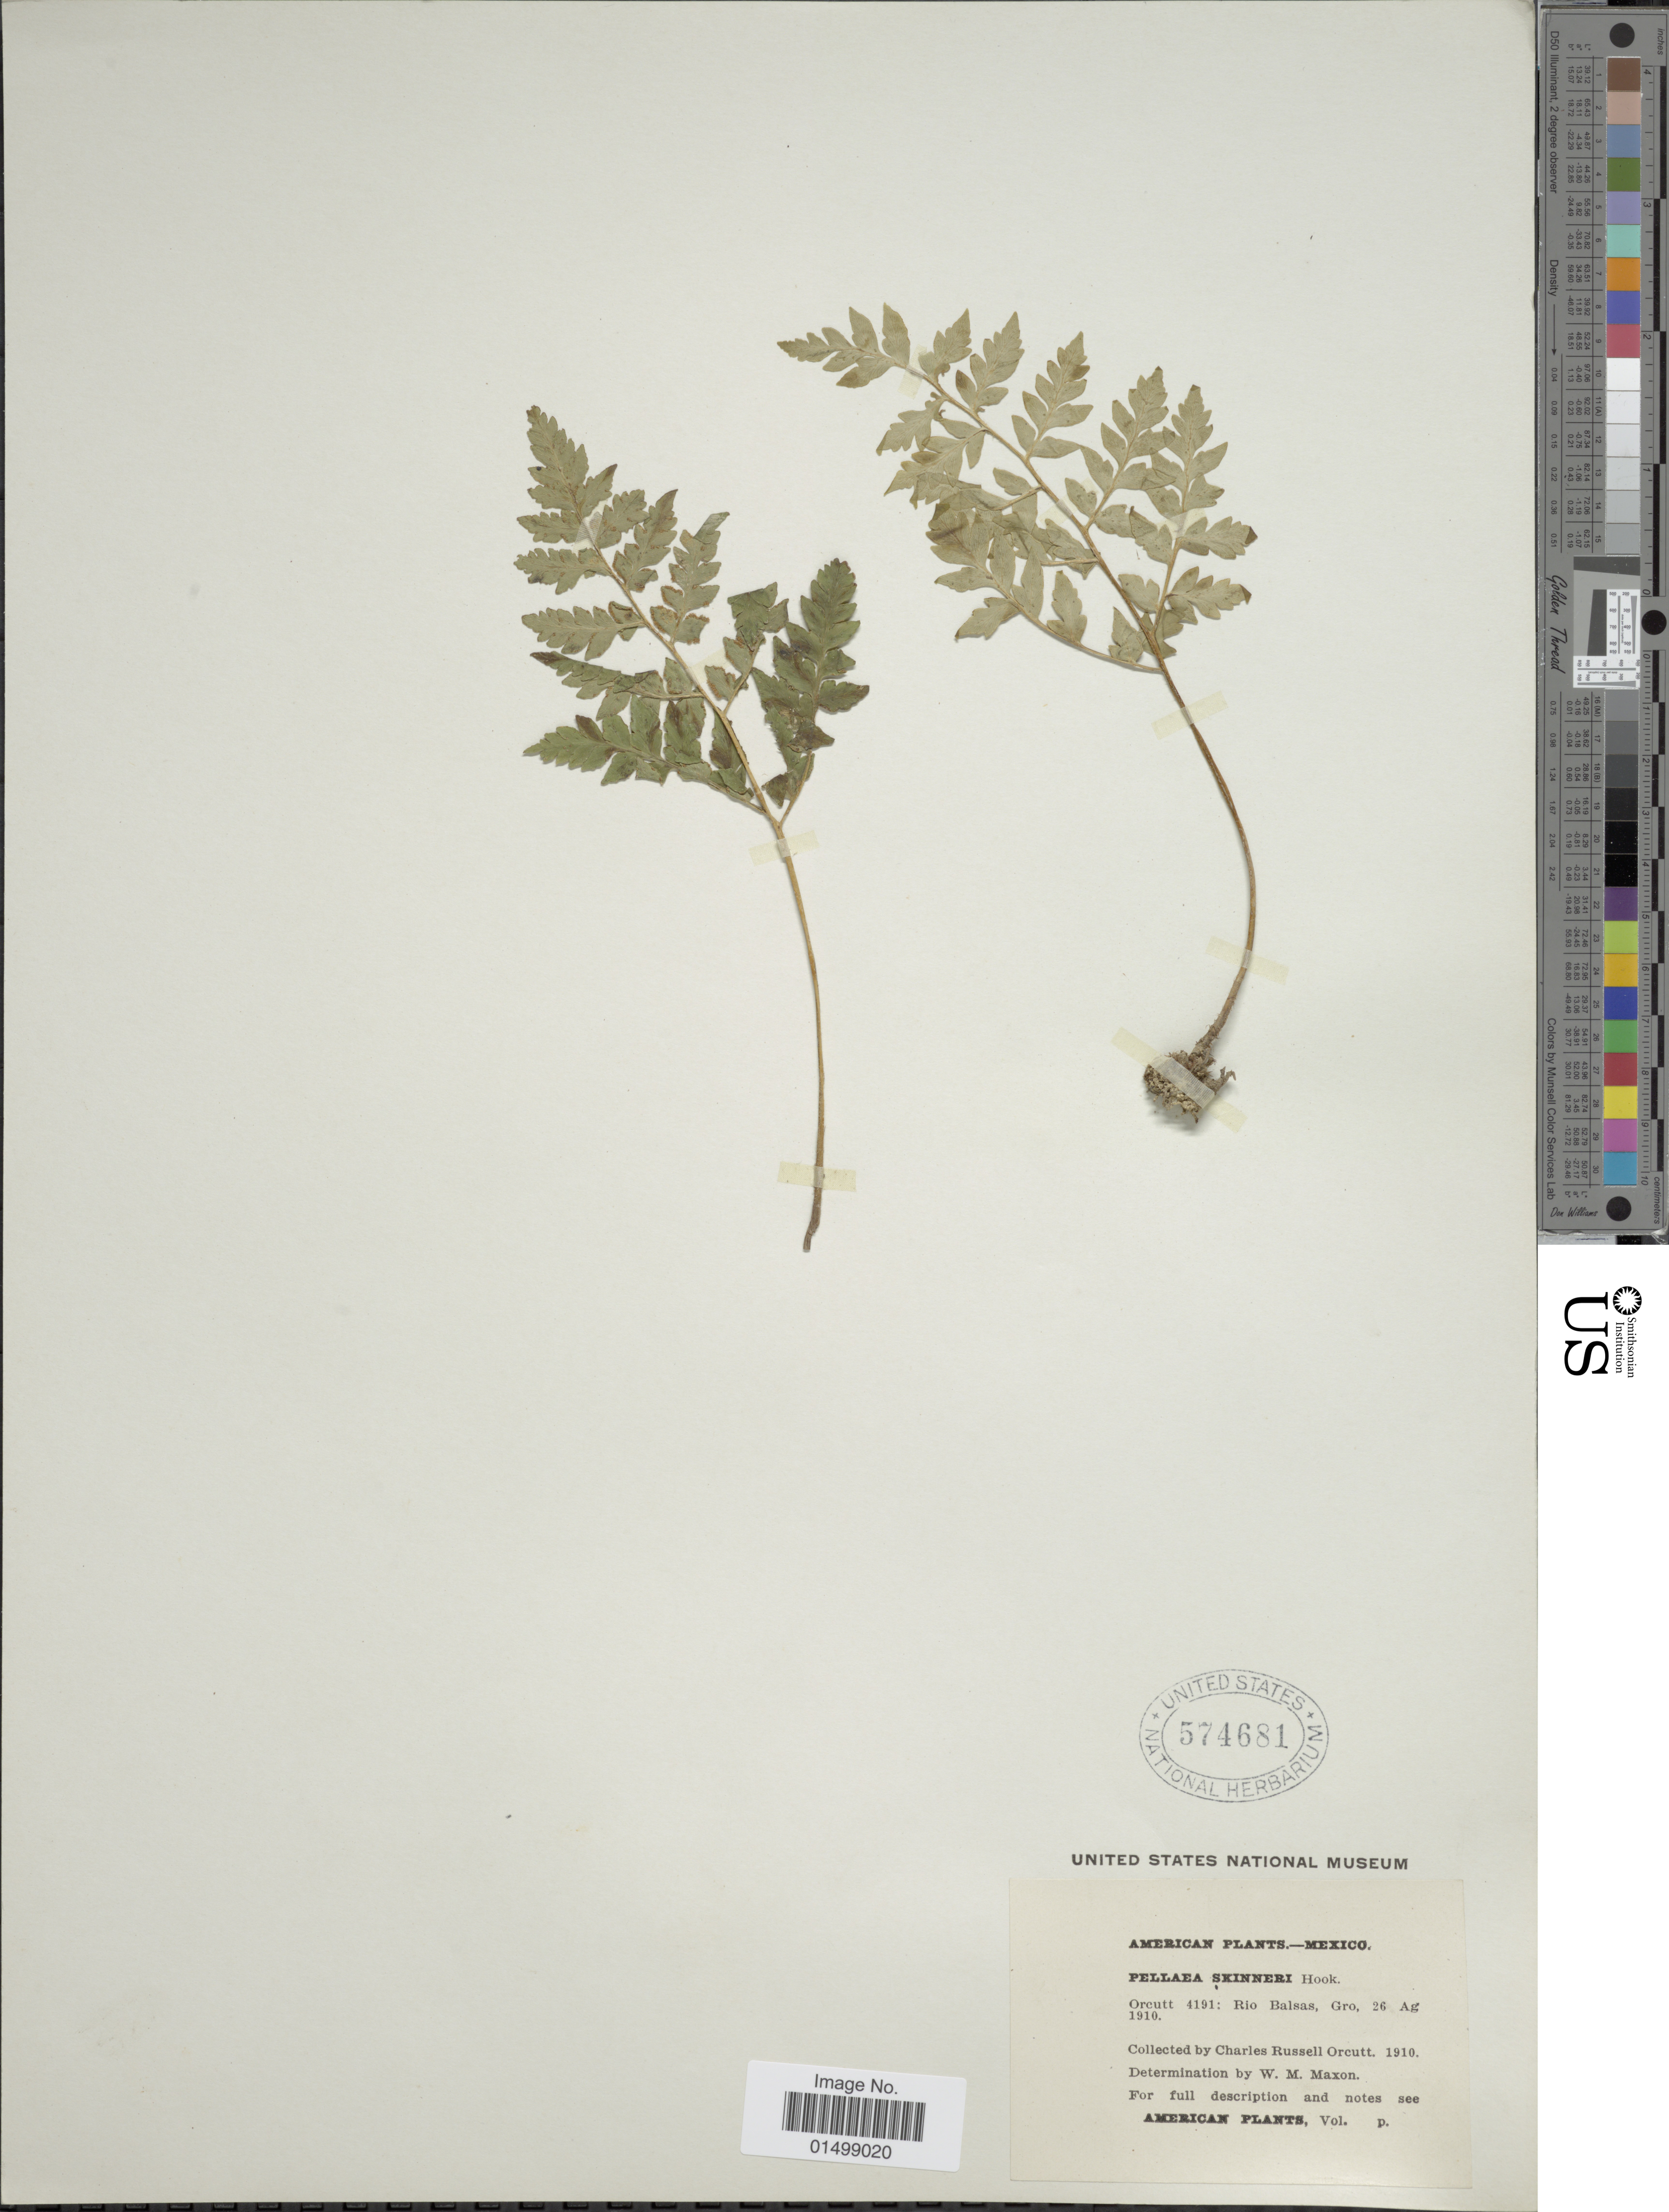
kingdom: Plantae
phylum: Tracheophyta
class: Polypodiopsida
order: Polypodiales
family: Pteridaceae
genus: Cheilanthes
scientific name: Cheilanthes skinneri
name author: (Hook.) T. Moore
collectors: C. R. Orcutt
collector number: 4191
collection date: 1910-08-26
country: Mexico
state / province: Guerrero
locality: Mexico, Rio Balsas, Gro.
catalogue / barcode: US 574681